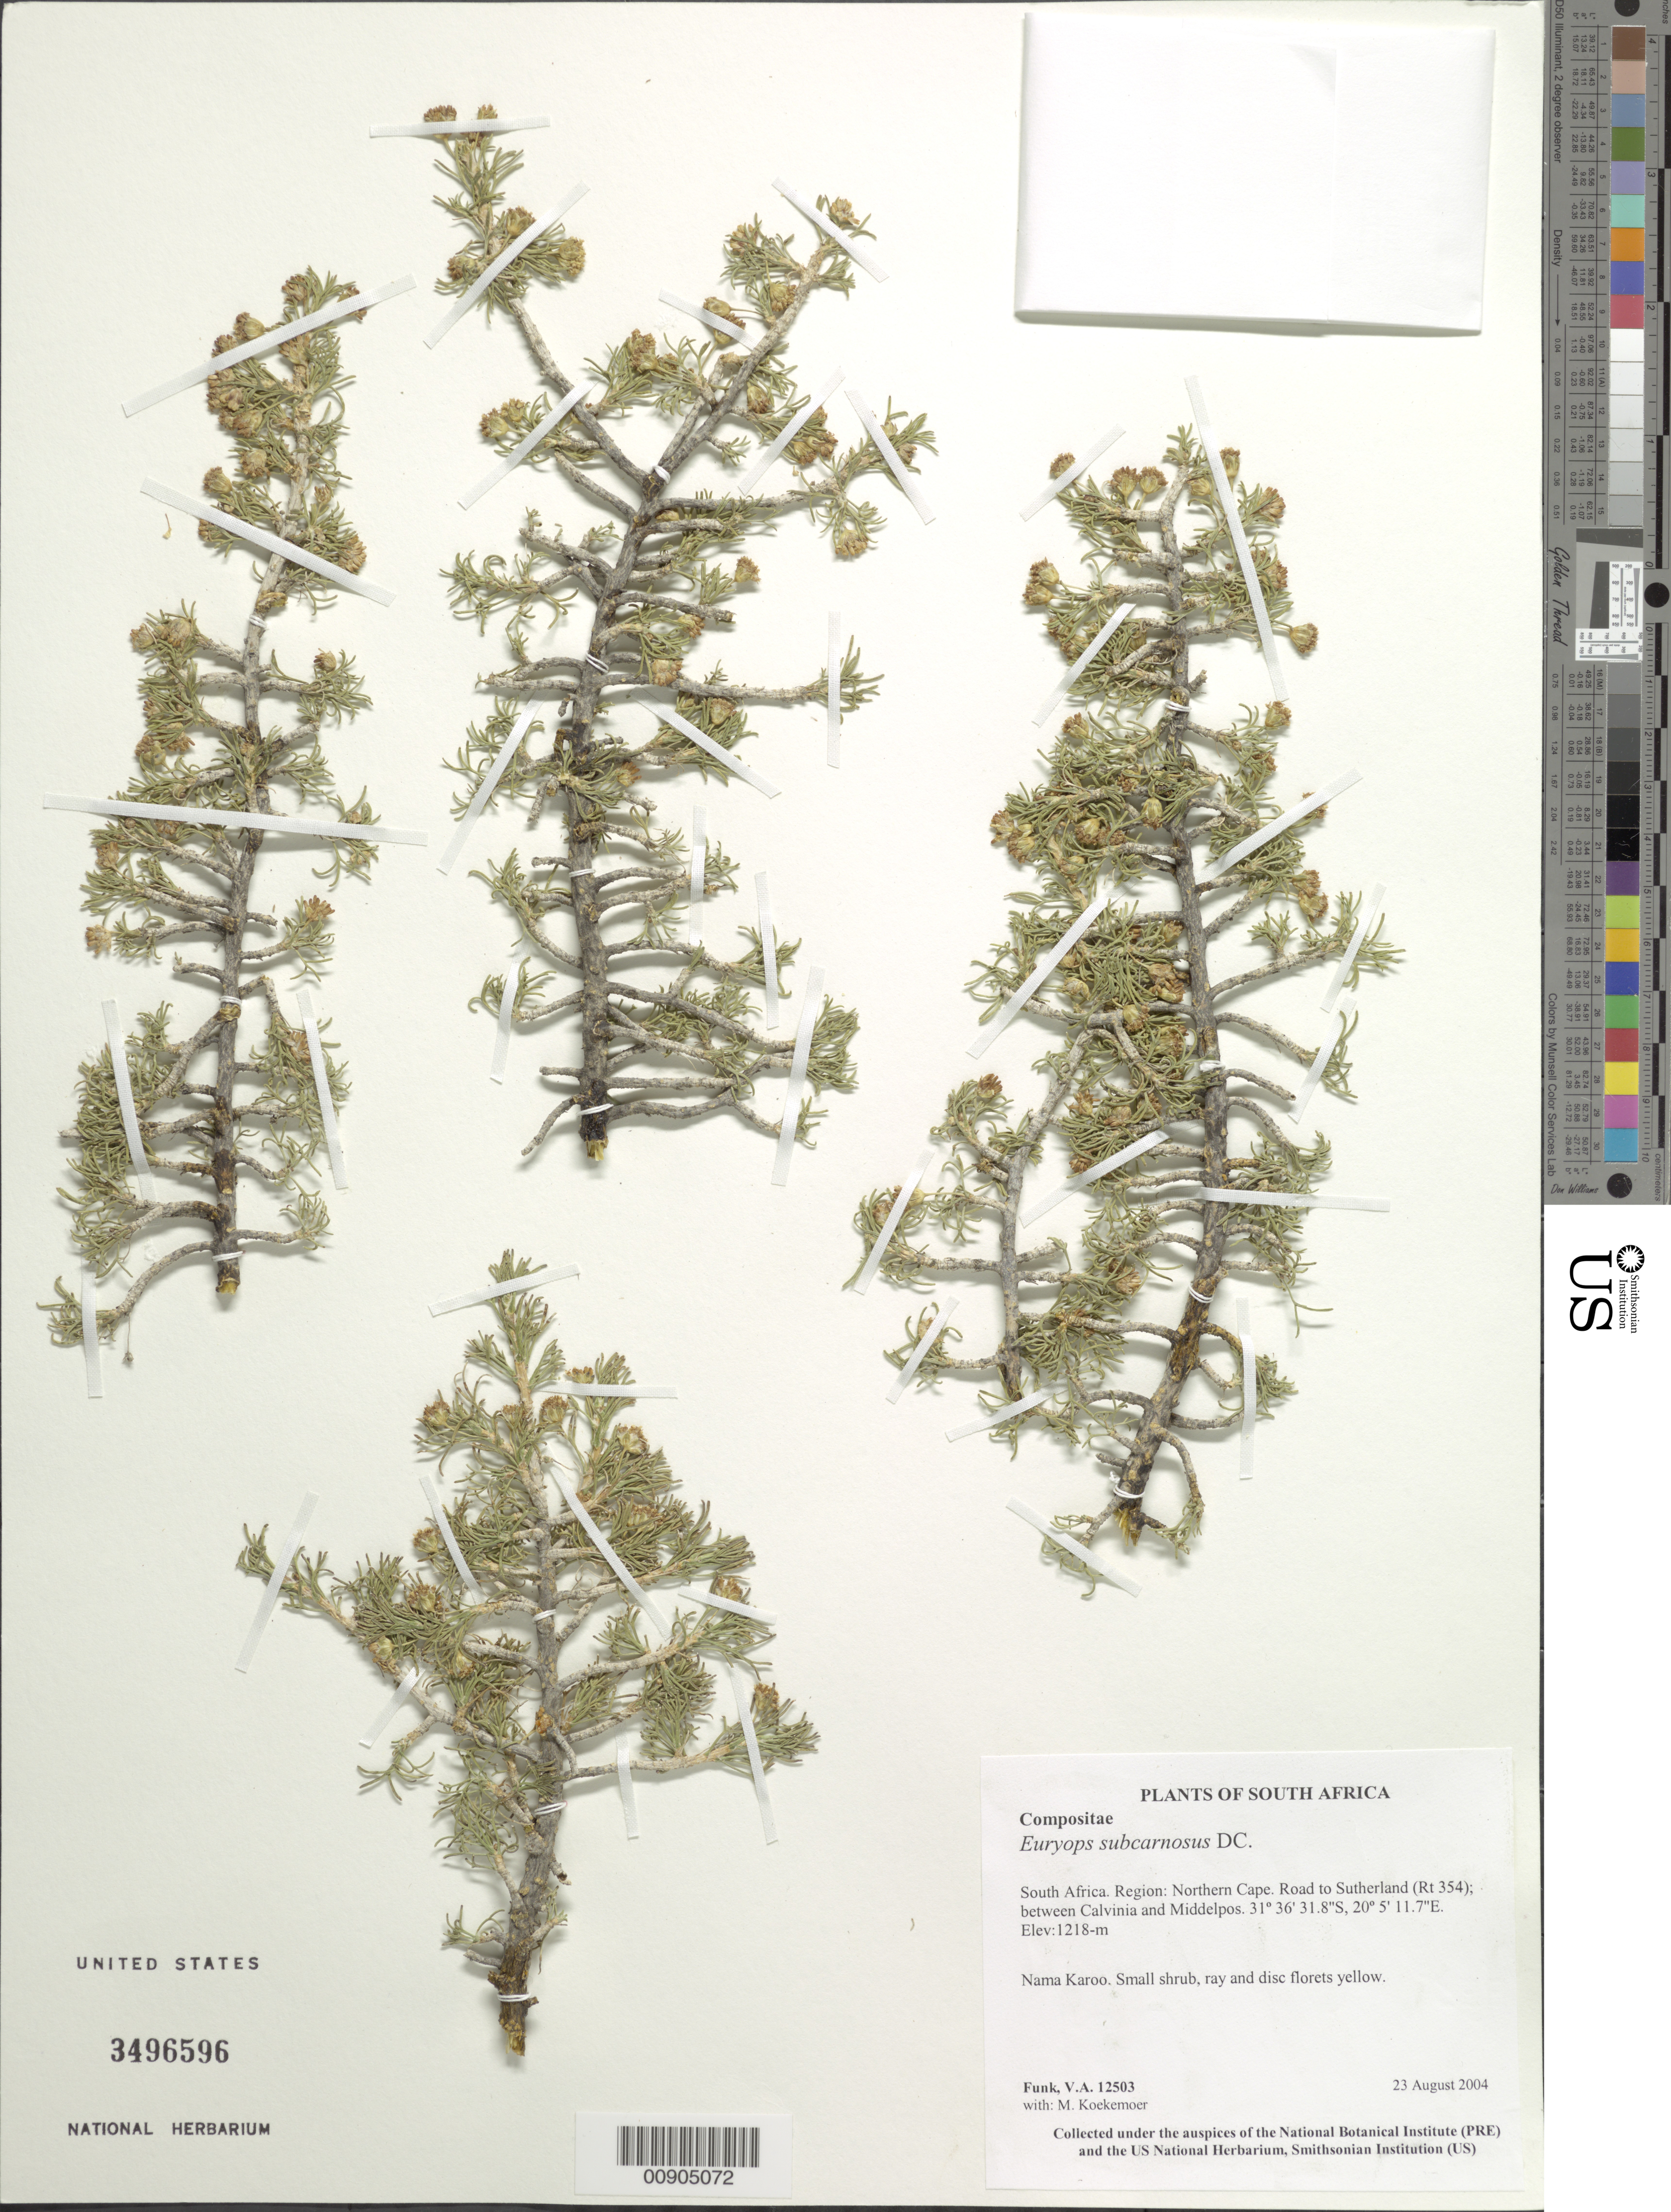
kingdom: Plantae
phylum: Tracheophyta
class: Magnoliopsida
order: Asterales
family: Asteraceae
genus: Euryops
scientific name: Euryops subcarnosus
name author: DC.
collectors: V. Funk & M. Koekemoer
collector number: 12503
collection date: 2004-08-23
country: South Africa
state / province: Northern Cape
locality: road to Sutherland (Rt. 354); between Calvinia and Middelpos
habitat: Nama karoo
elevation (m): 1218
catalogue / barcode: US 3496596